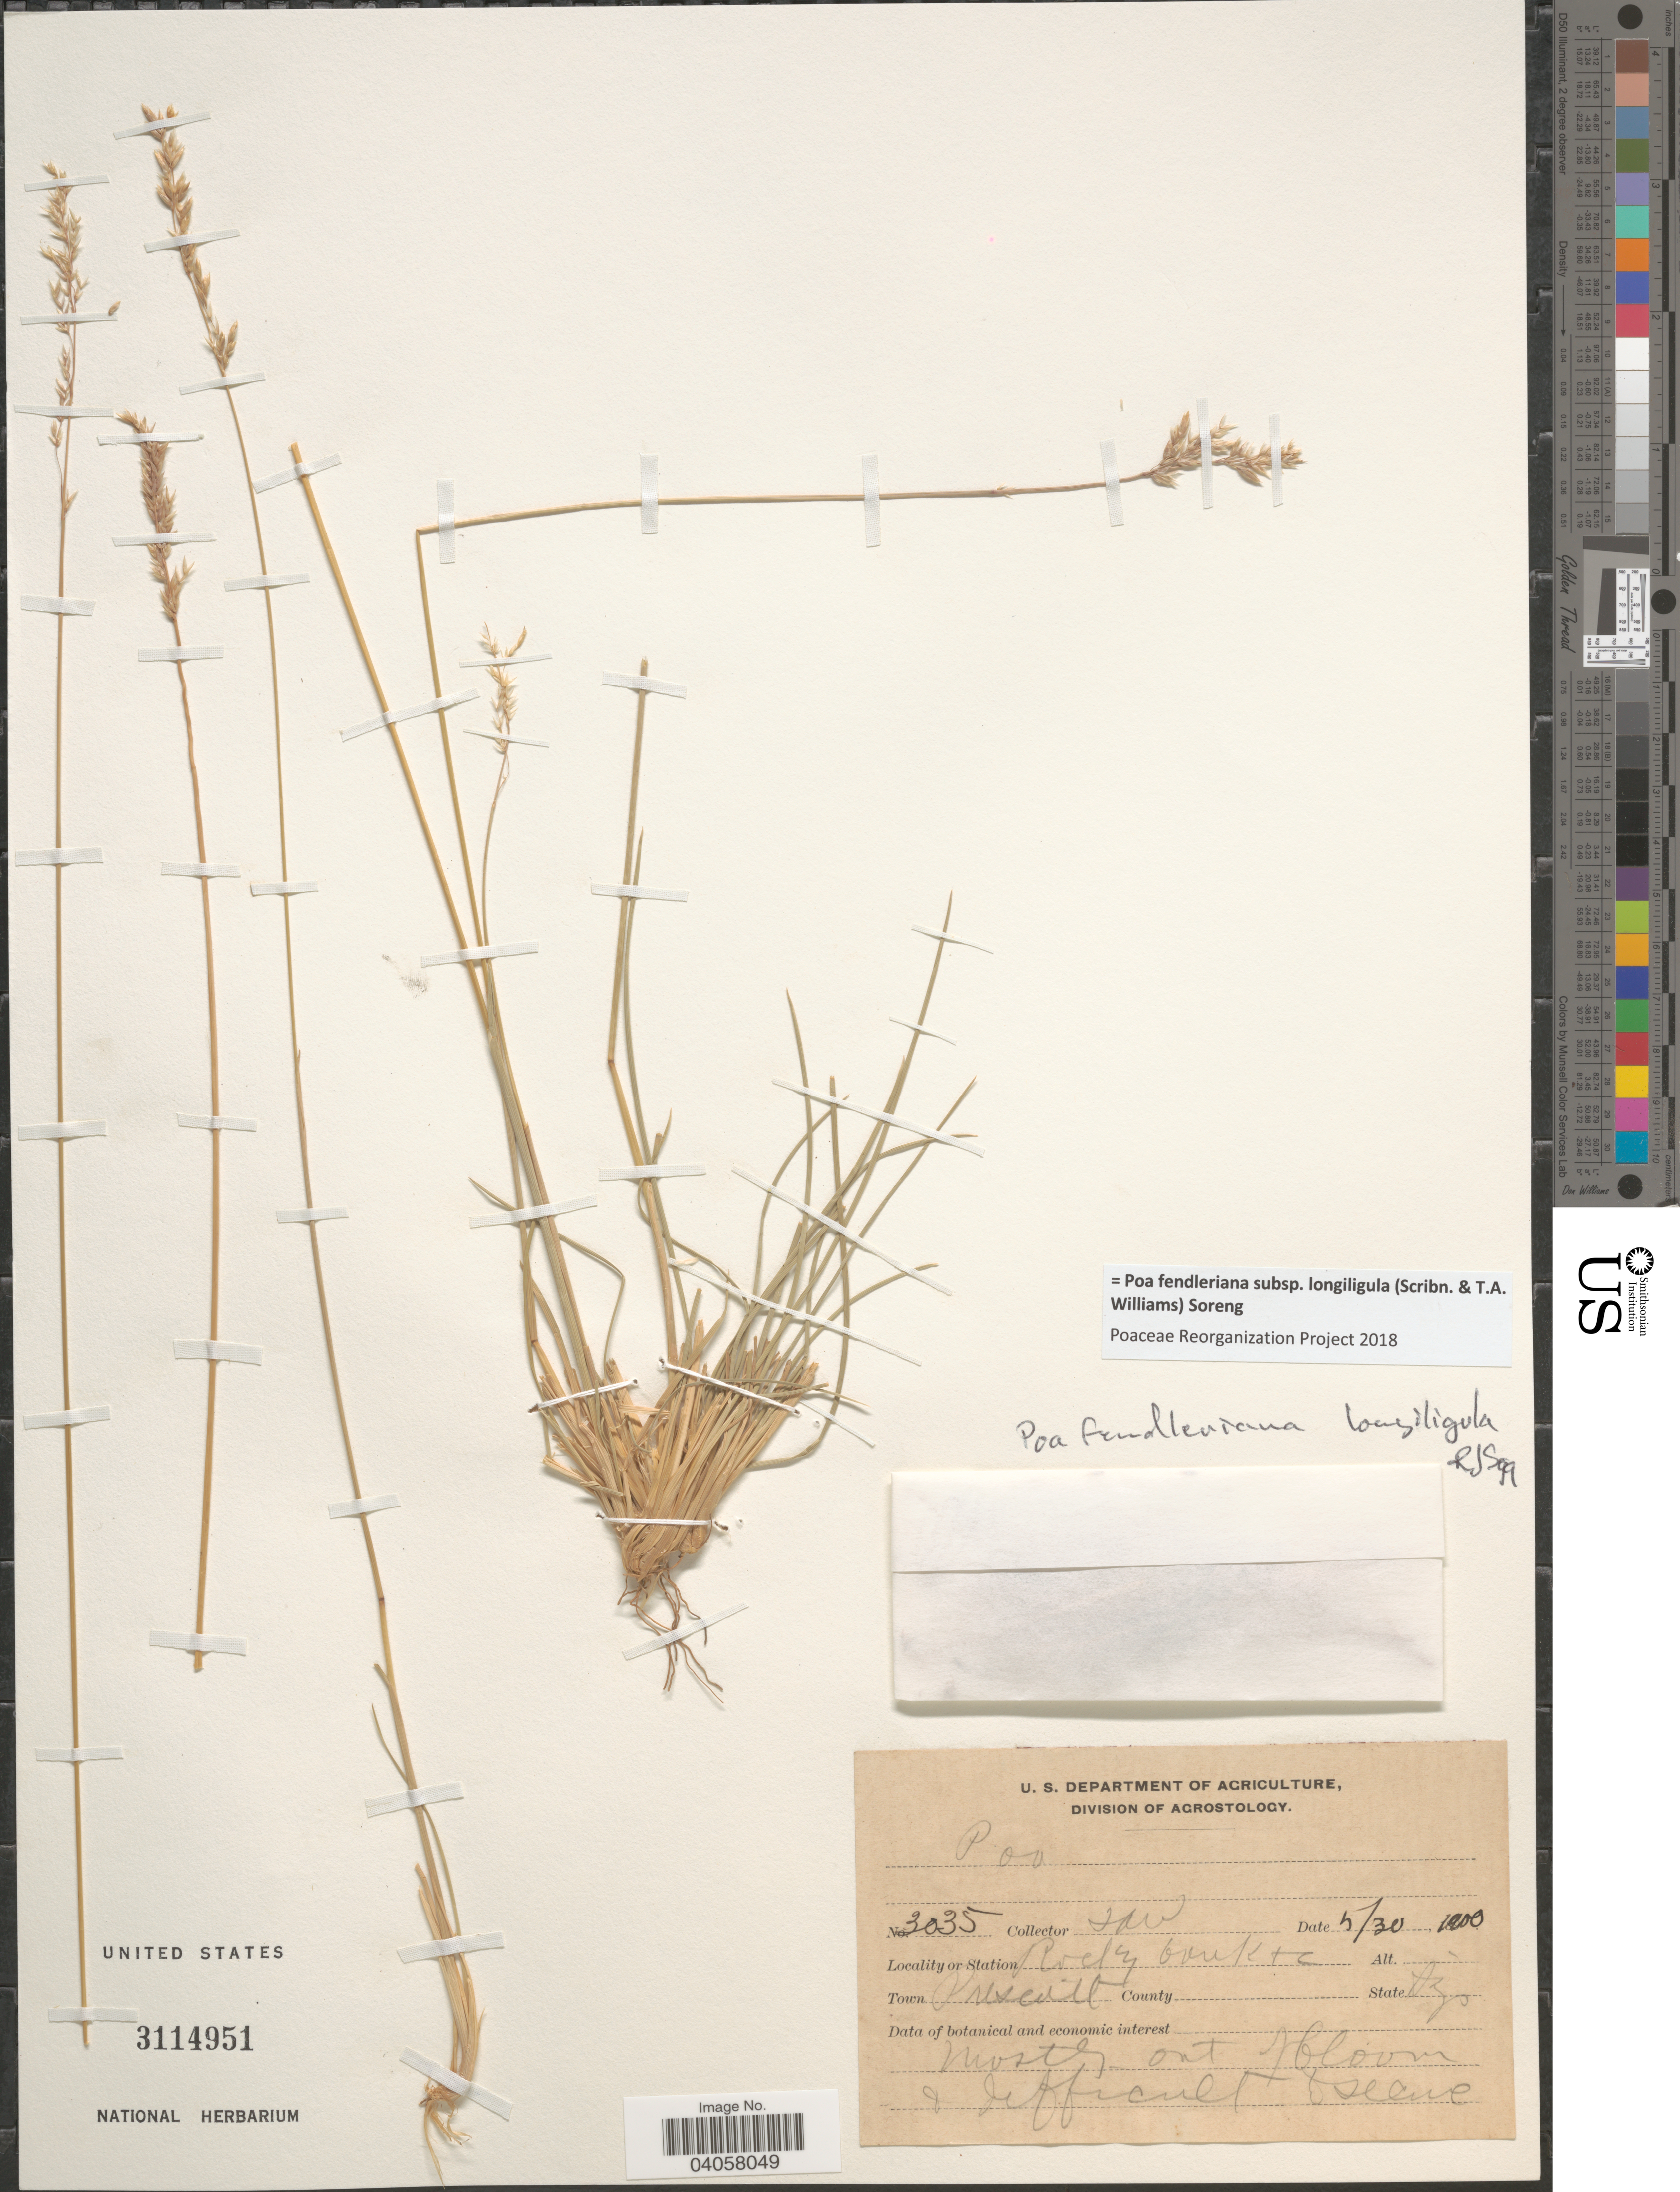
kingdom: Plantae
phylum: Tracheophyta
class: Liliopsida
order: Poales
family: Poaceae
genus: Poa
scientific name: Poa fendleriana subsp. longiligula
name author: (Scribn. & T.A. Williams) Soreng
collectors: T. A. Williams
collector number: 3035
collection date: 1900-05-30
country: United States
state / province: Arizona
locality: Town Prescott.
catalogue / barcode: US 3114951